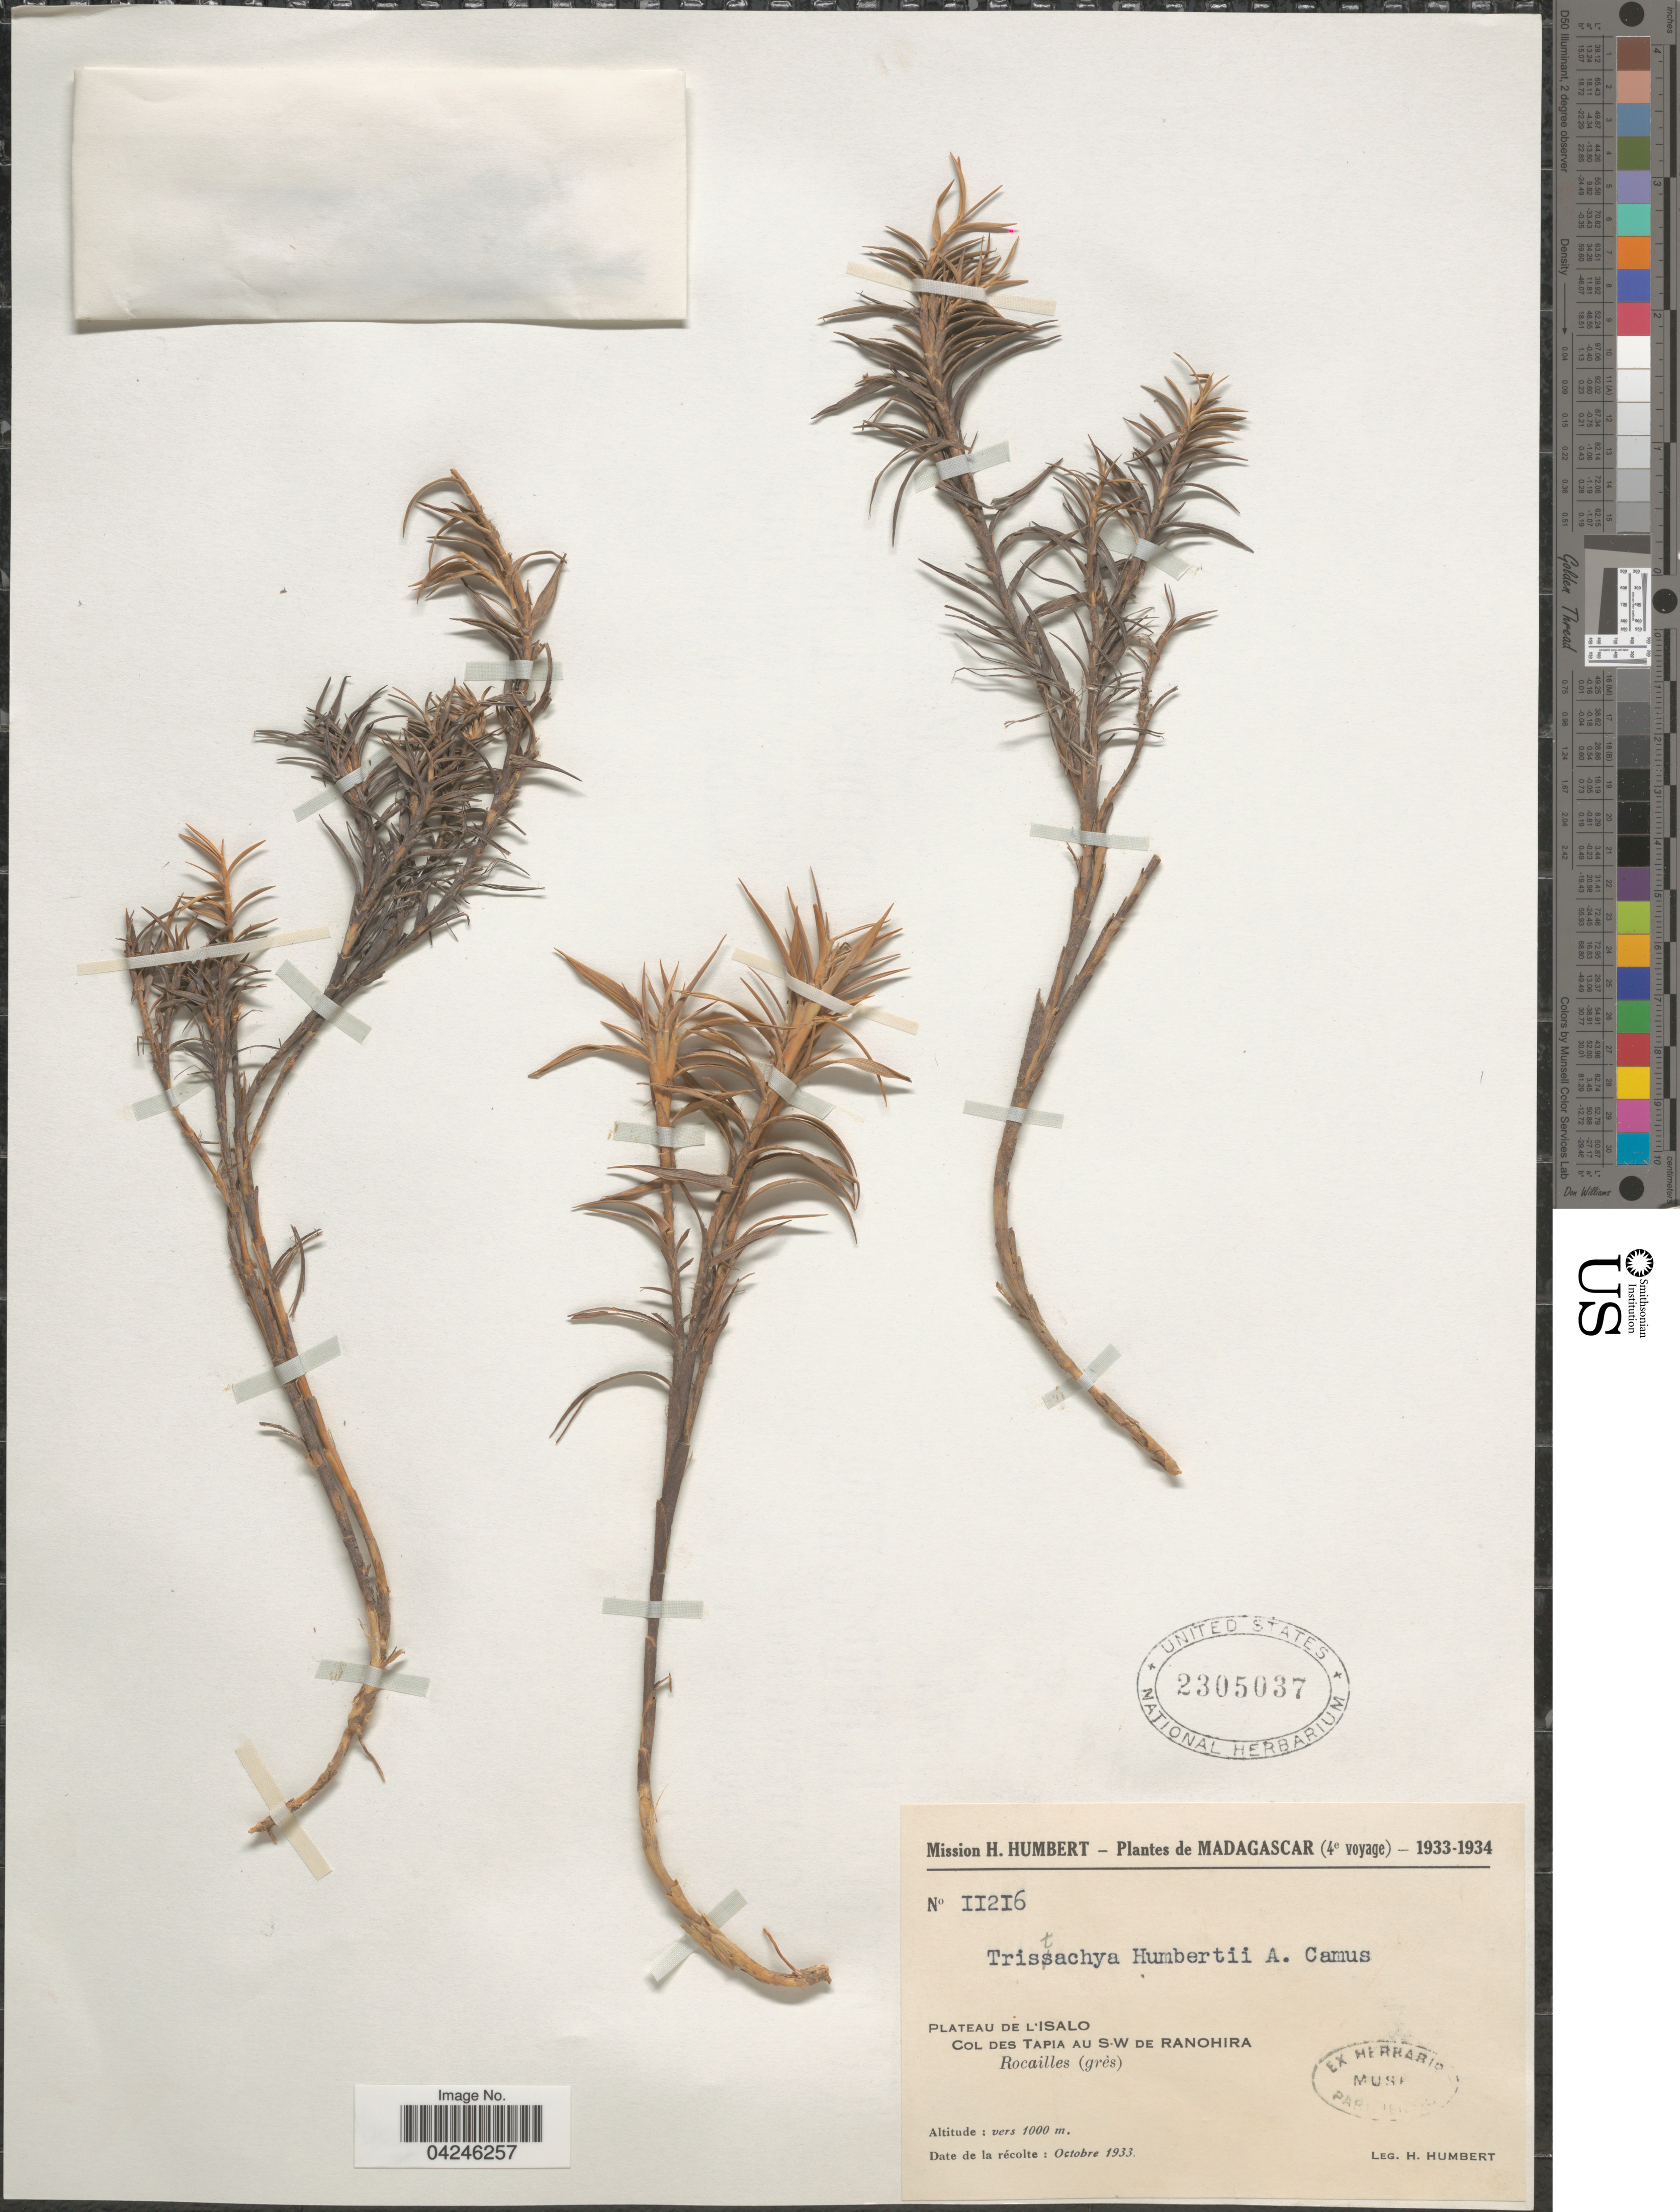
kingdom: Plantae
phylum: Tracheophyta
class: Liliopsida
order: Poales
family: Poaceae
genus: Tristachya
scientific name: Tristachya humbertii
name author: A. Camus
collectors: H. Humbert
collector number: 11216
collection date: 1933-10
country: Madagascar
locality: Madagascar (4e voyage) - 1933-1934. Plateau de L'Isalo. Col des Tapia au S-W de Ranohira.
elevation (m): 1000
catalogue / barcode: US 2305037